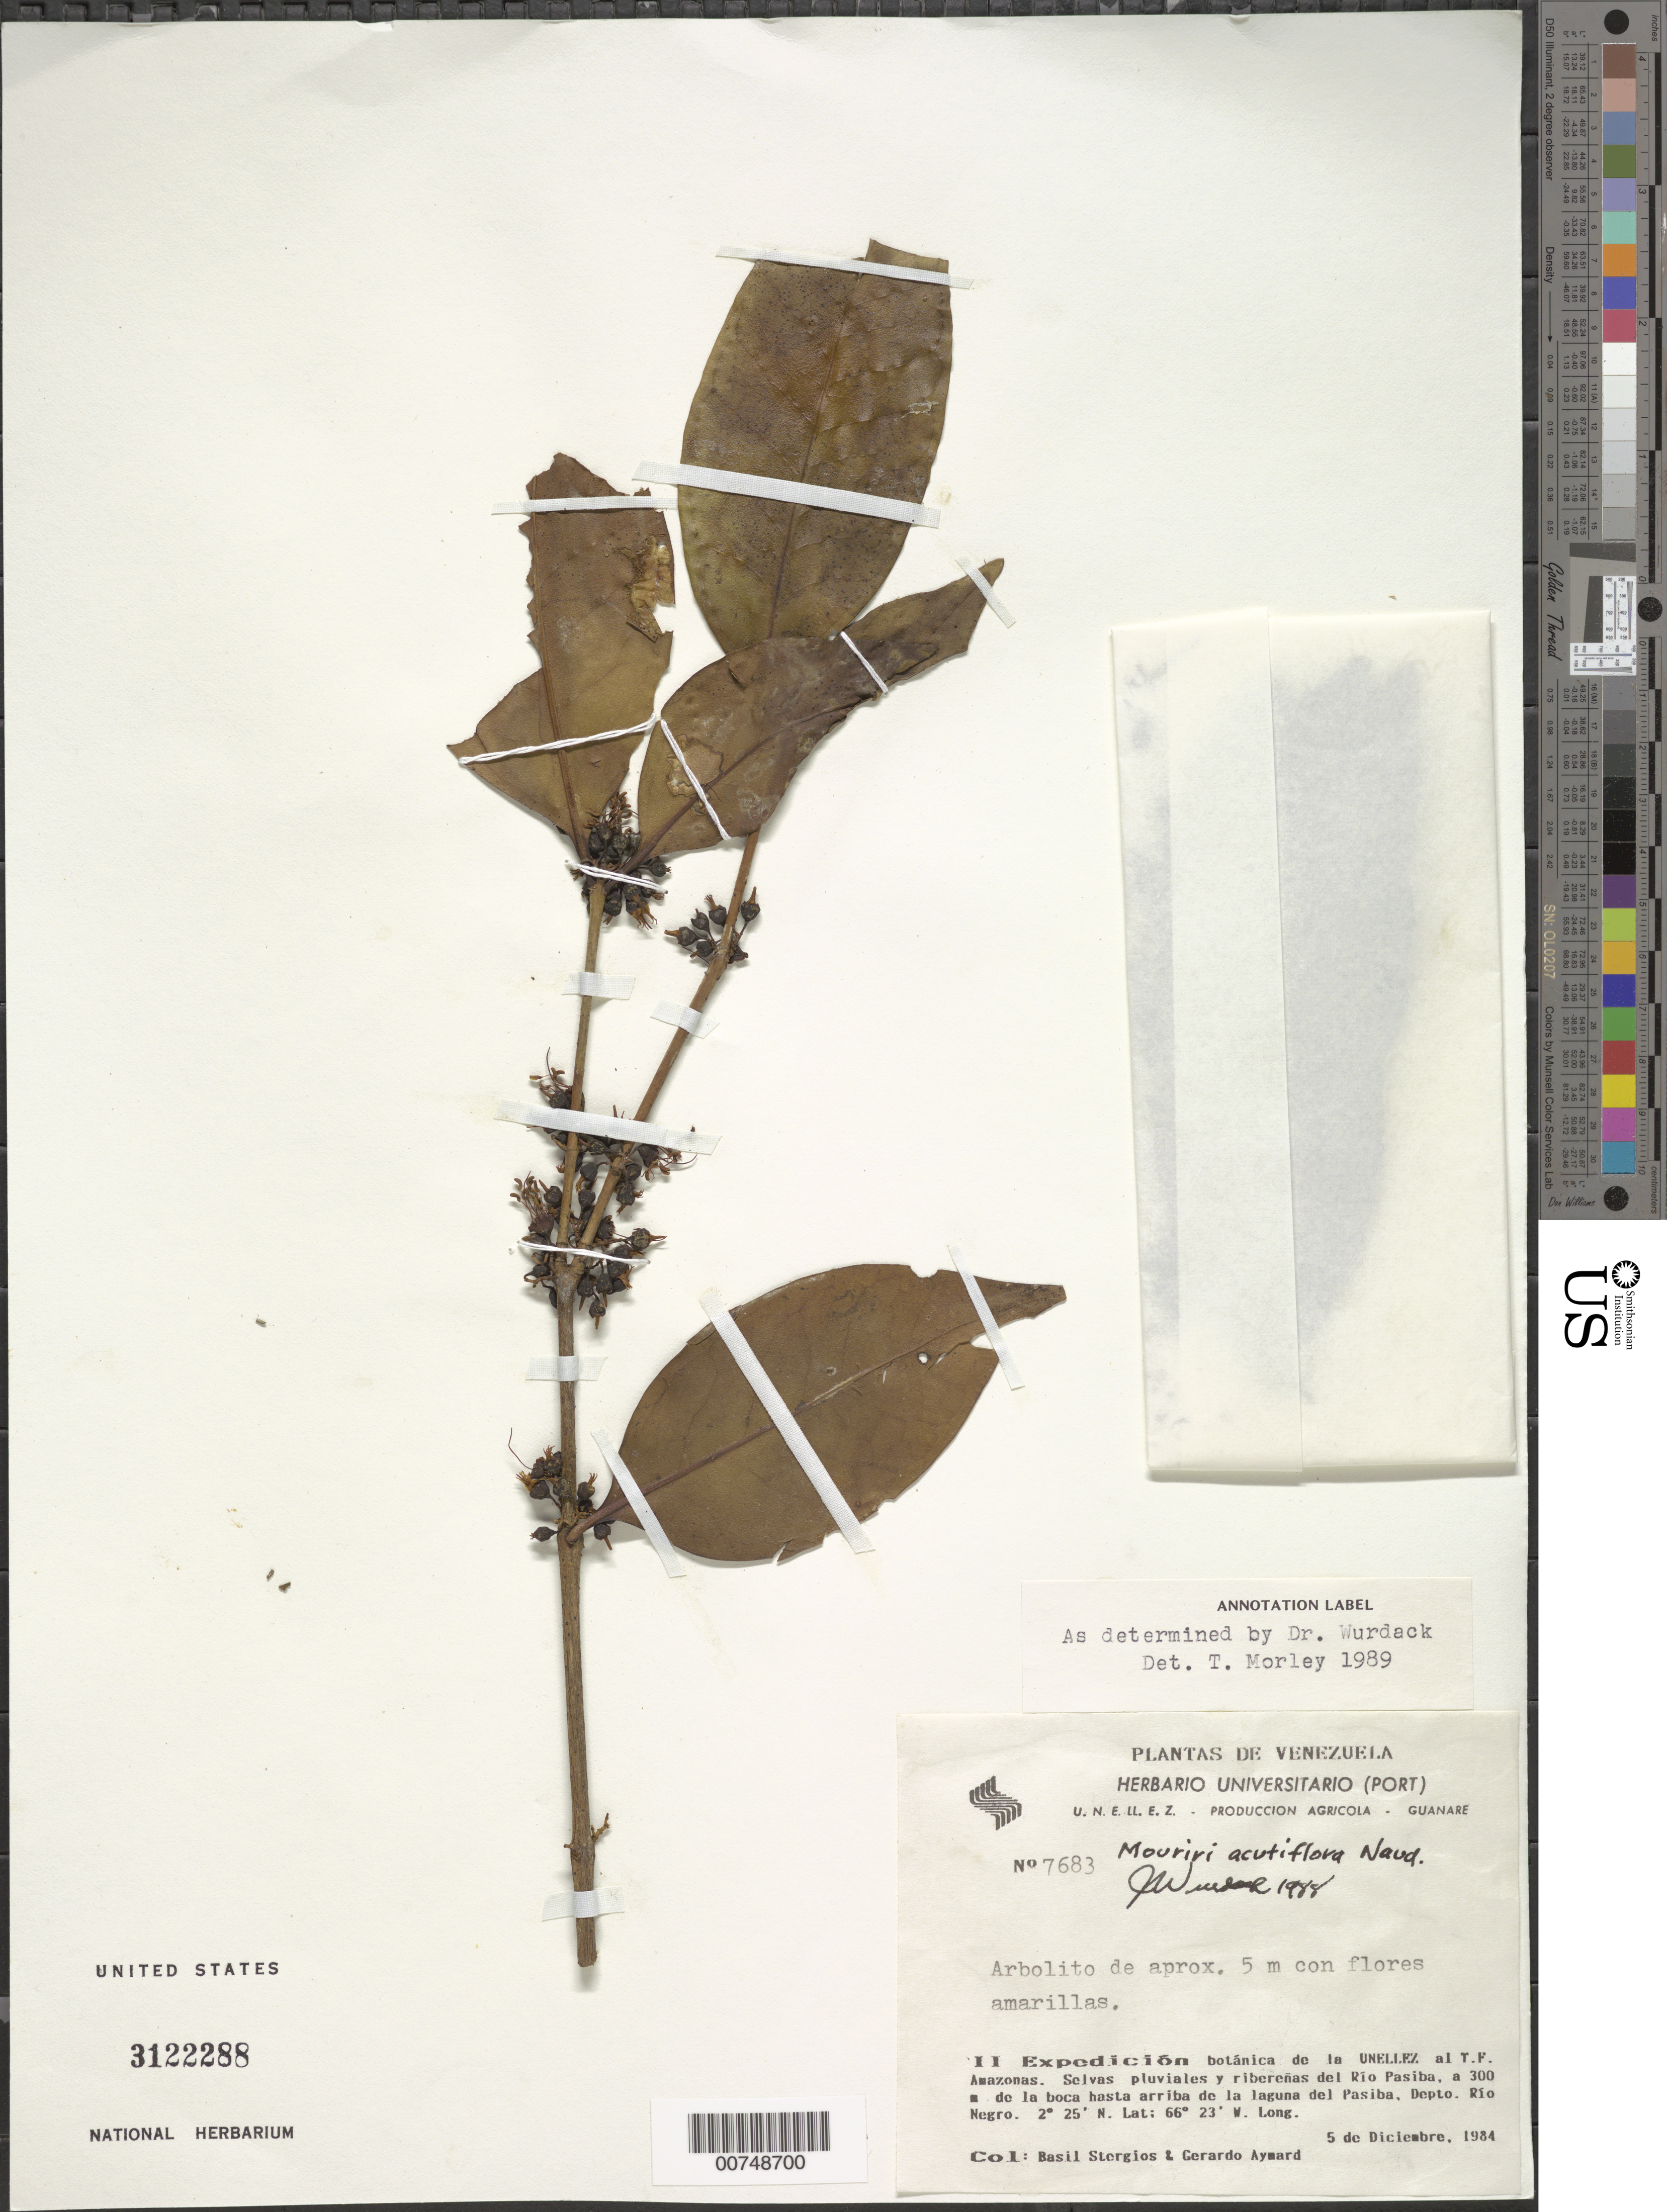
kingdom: Plantae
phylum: Tracheophyta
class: Magnoliopsida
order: Myrtales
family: Melastomataceae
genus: Mouriri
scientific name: Mouriri acutiflora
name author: Naudin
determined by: Morley, T.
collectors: B. G. Stergios & G. A. Aymard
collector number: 7683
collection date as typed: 5-Dec-84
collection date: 1984-12-05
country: Venezuela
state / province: Amazonas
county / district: Río Negro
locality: Río Pasiba, a 300 m de la boca hasta arriba de la laguna del Pasiba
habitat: Selvas pluviales y riberenas del río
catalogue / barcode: US 3122288